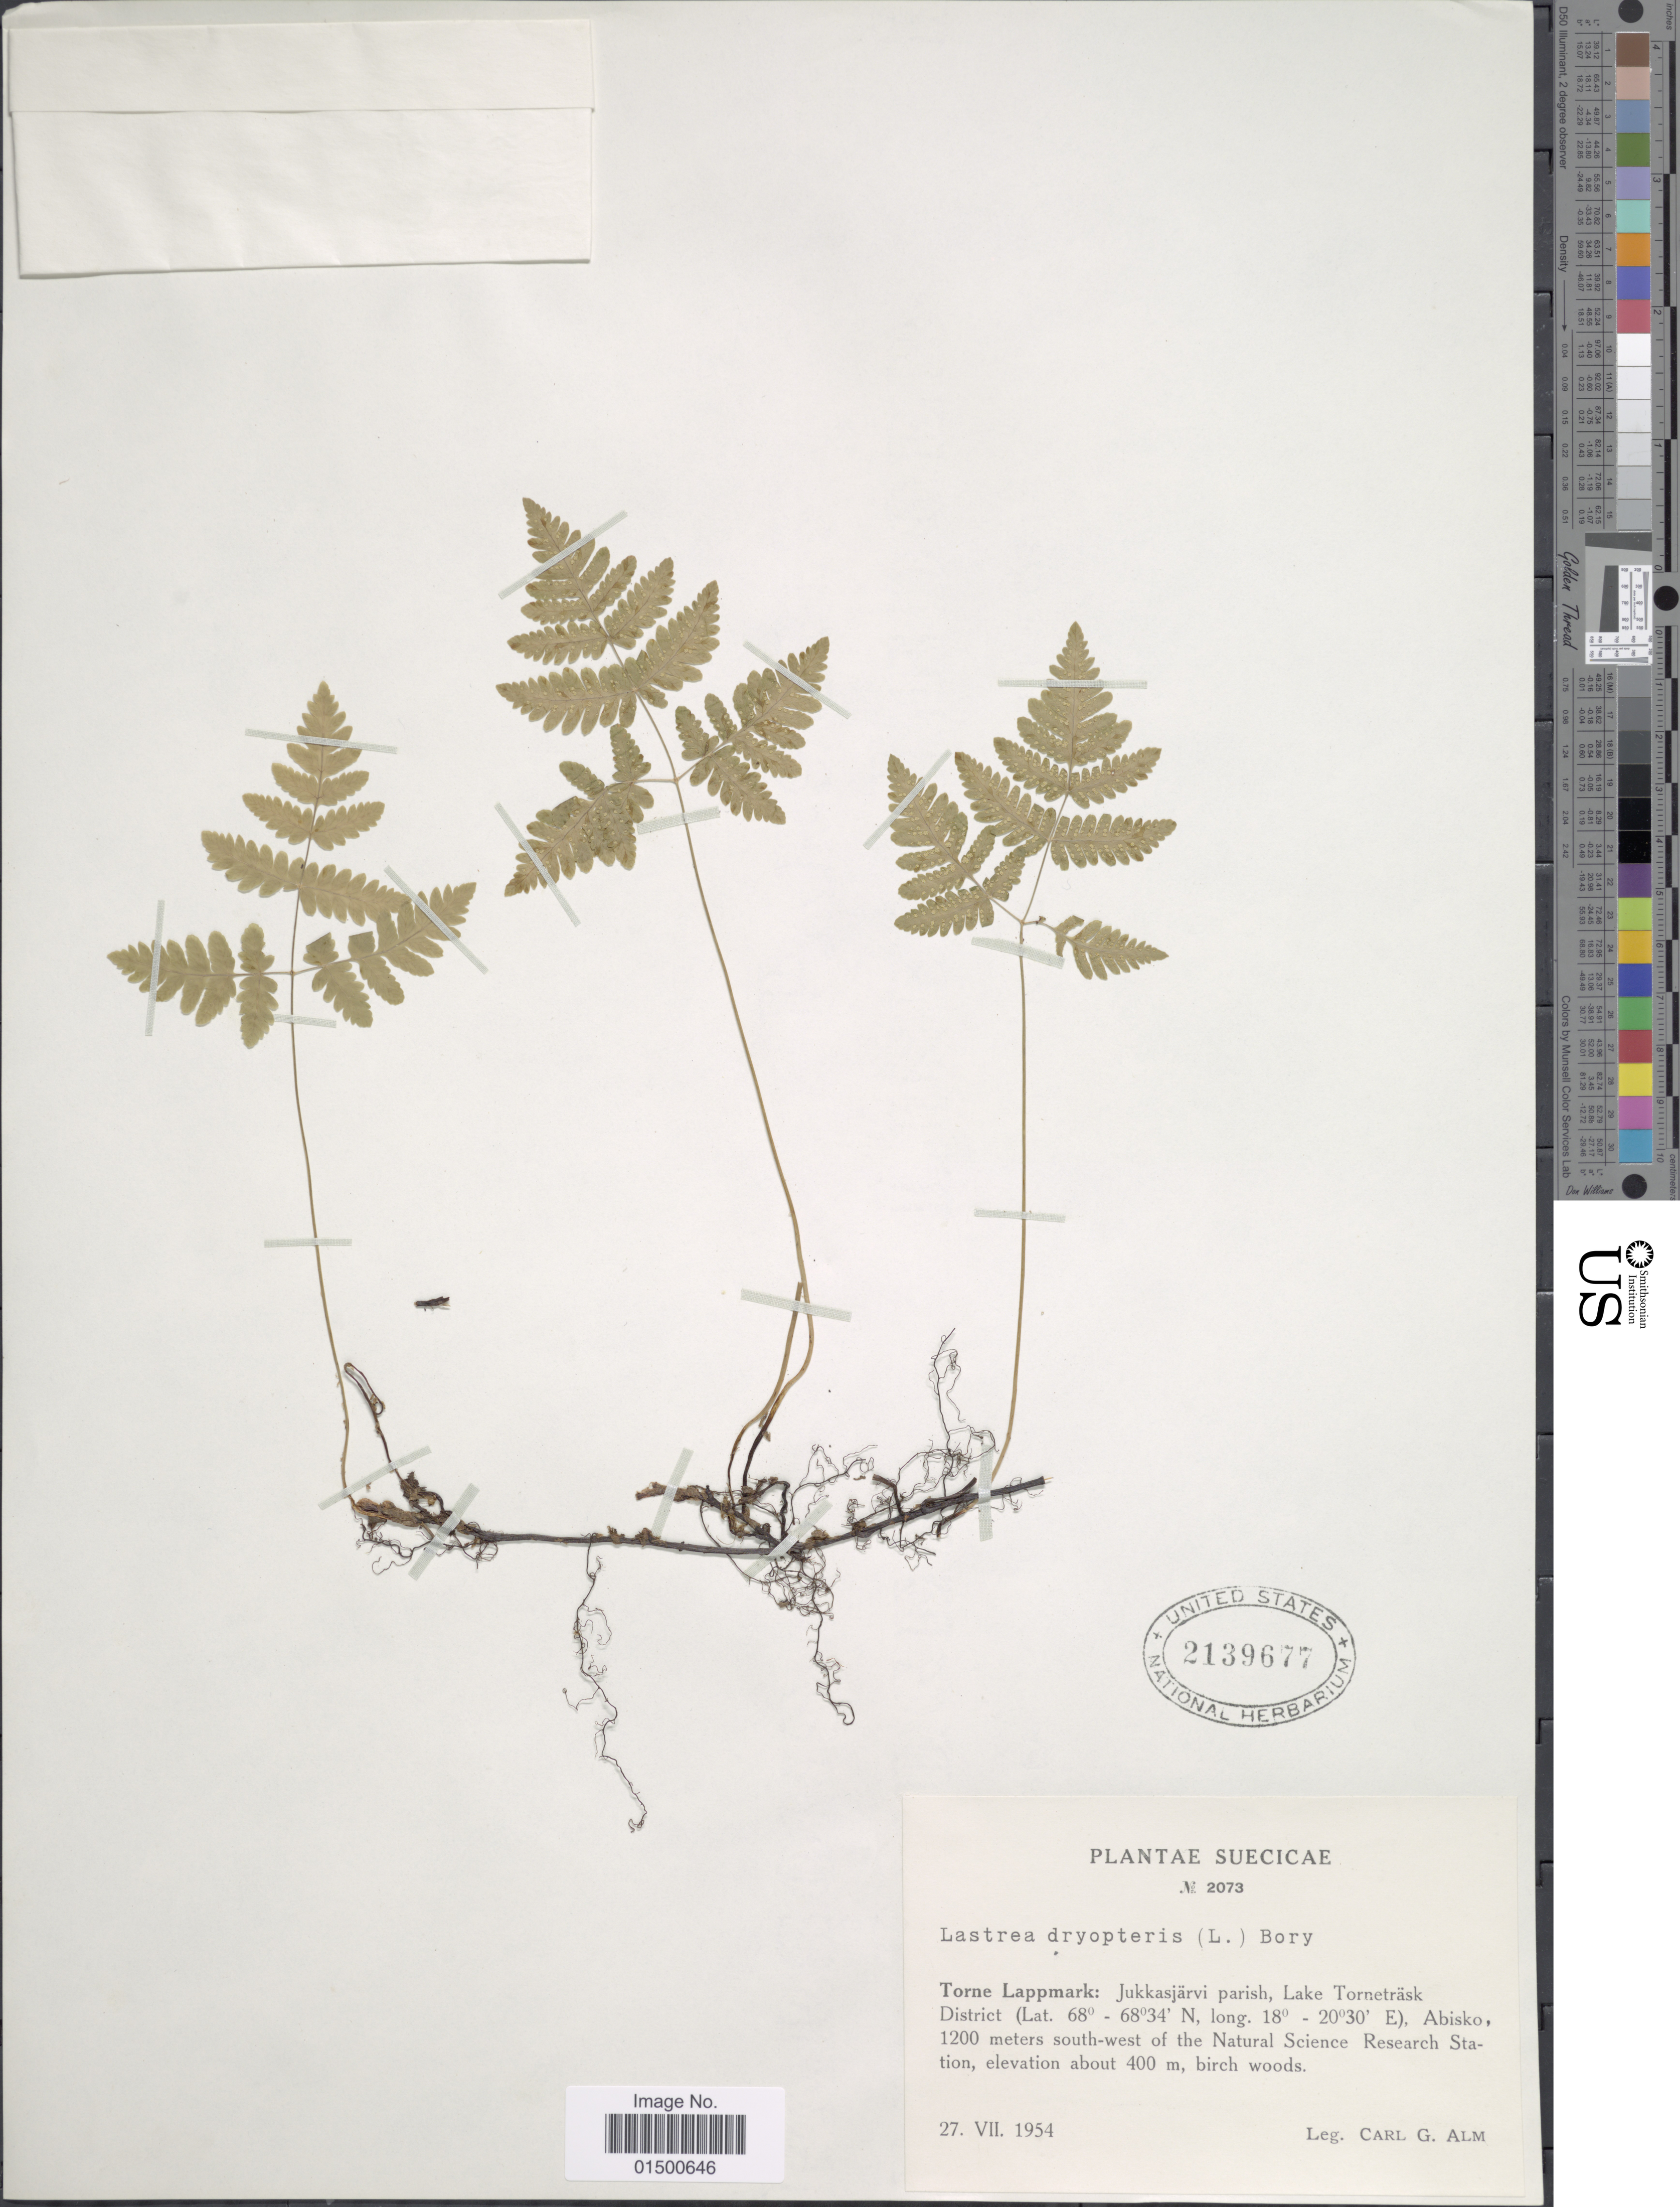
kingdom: Plantae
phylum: Tracheophyta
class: Polypodiopsida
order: Polypodiales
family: Cystopteridaceae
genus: Gymnocarpium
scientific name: Gymnocarpium disjunctum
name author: (Rupr.) Ching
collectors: C. G. Alm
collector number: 2073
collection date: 1954-07-27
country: Sweden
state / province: Norrbotten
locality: Torne Lappmark: Jukkasjarvi parish, Lake Tornetrask District, Abisko, 1200 meters south-west of the Natural Science Research Station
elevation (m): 400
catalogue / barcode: US 2139677